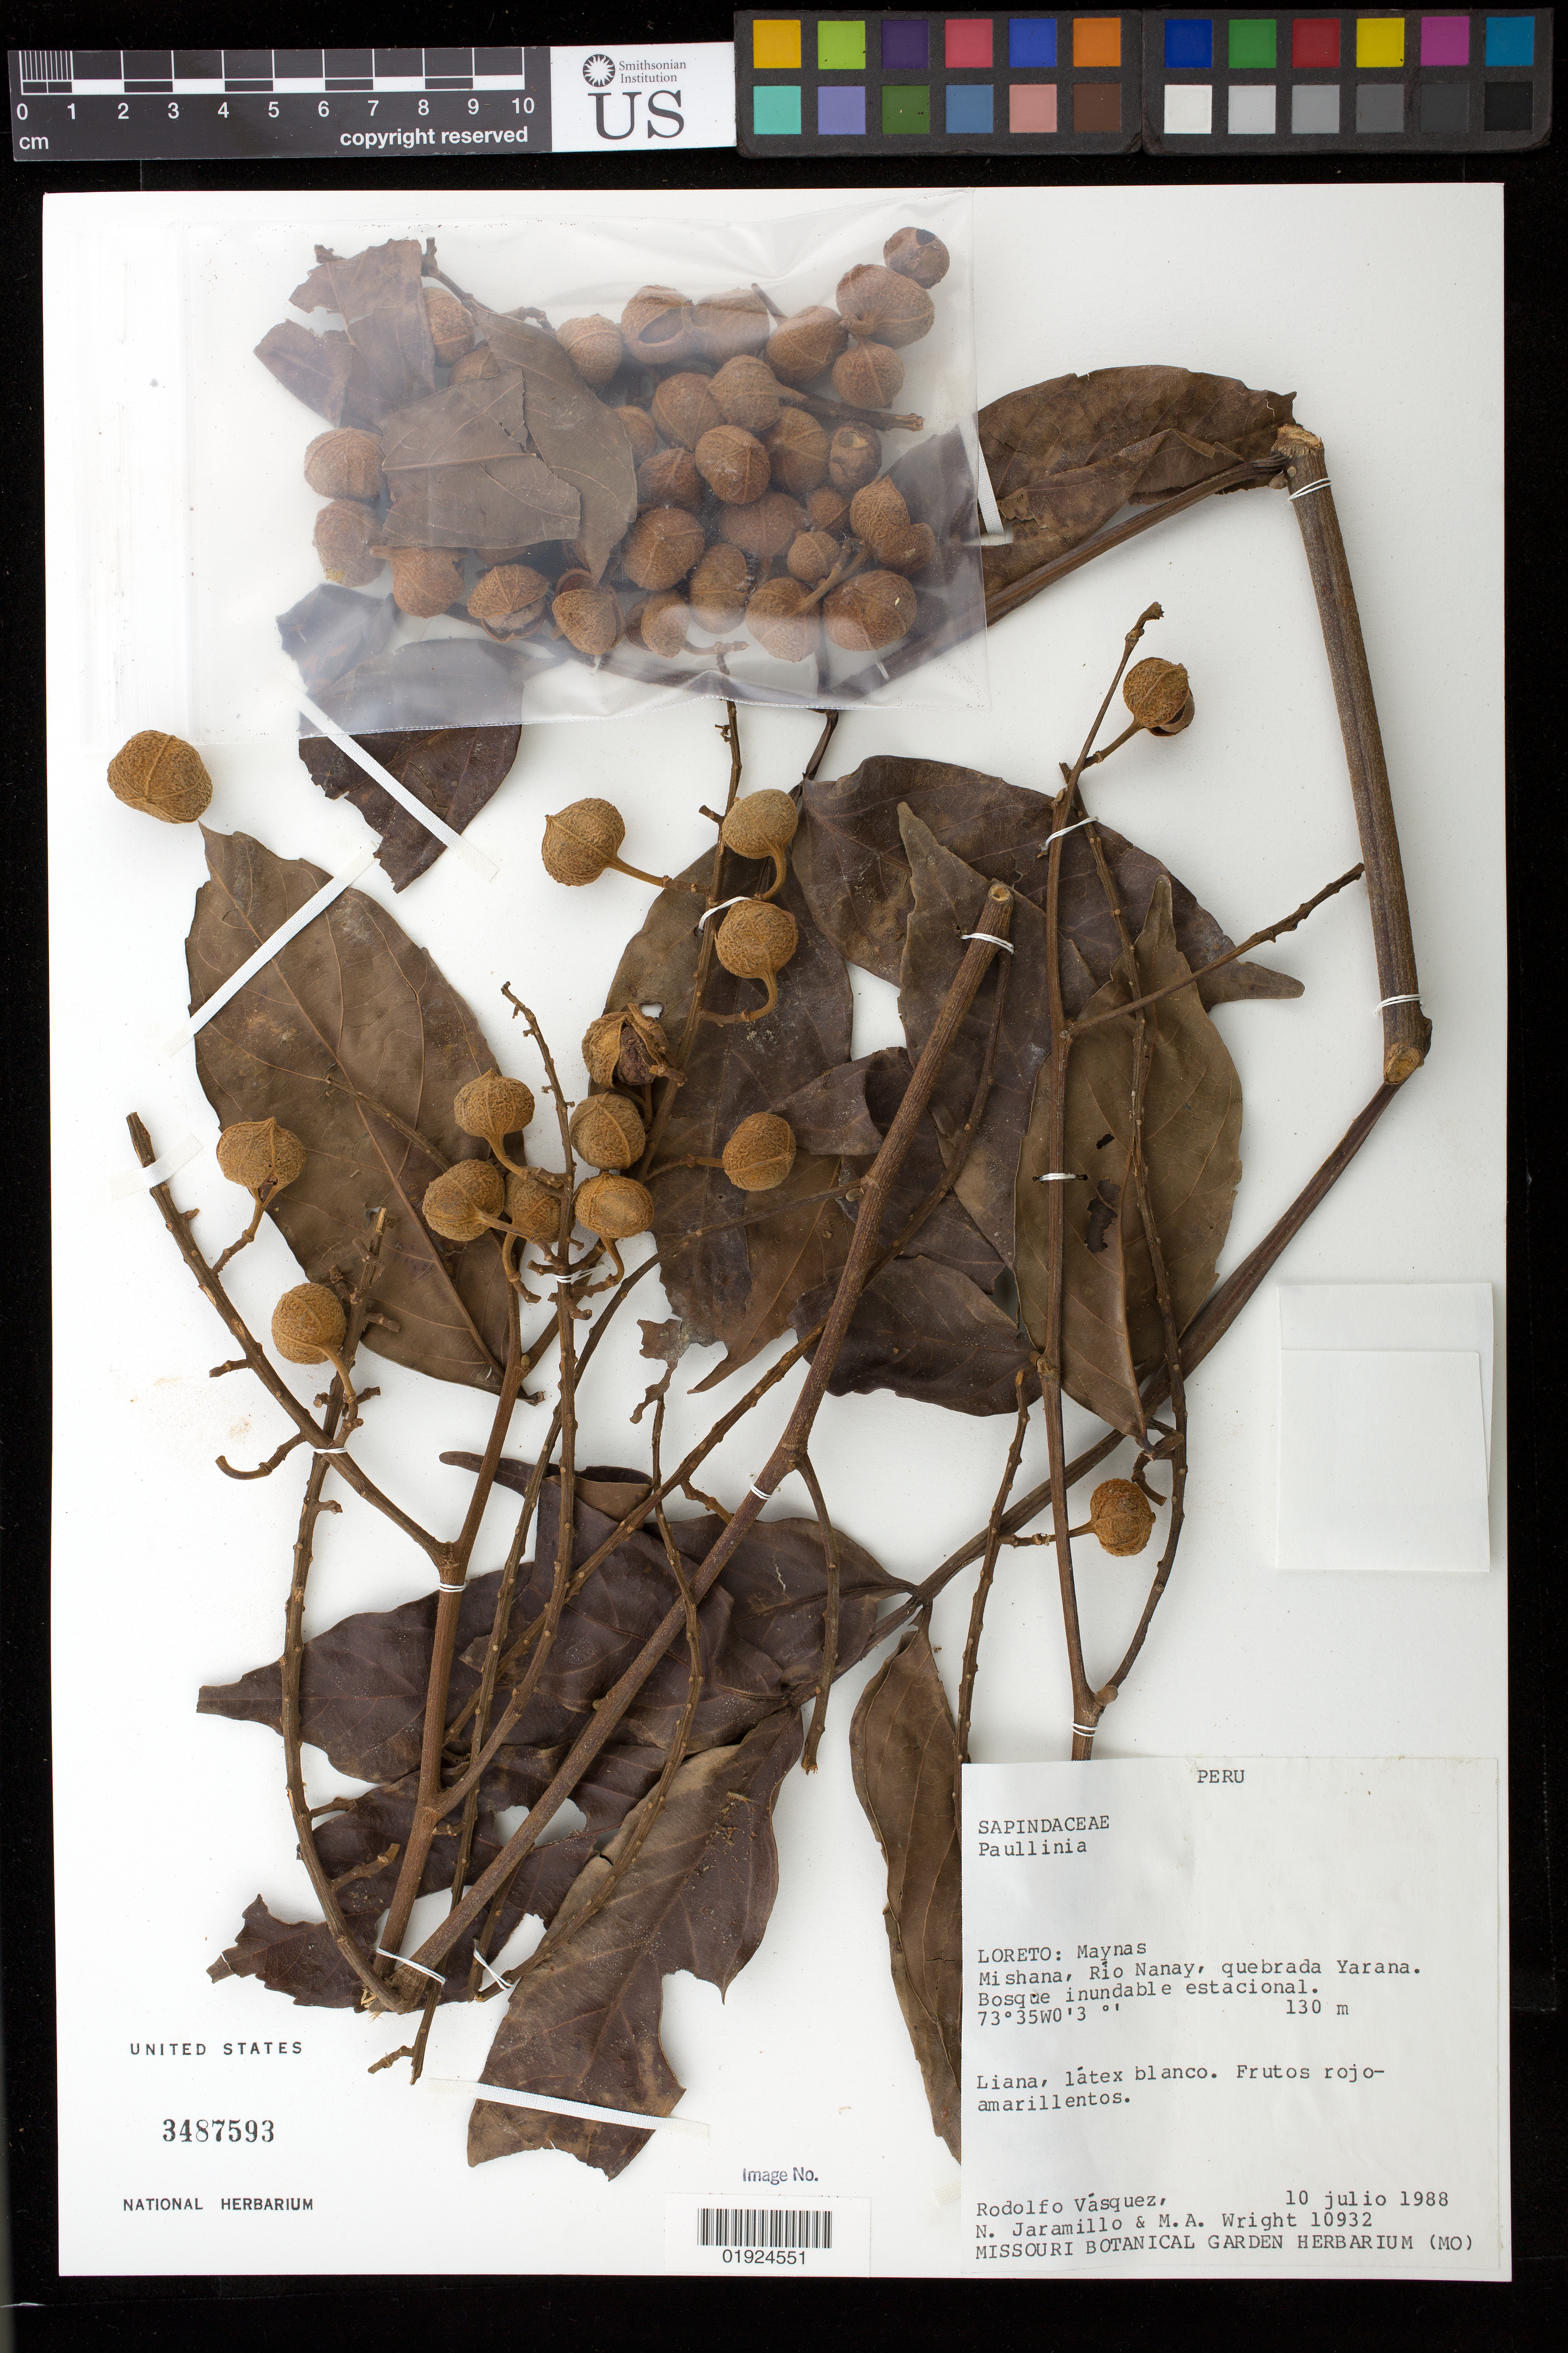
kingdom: Plantae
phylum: Tracheophyta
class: Magnoliopsida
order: Sapindales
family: Sapindaceae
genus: Paullinia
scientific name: Paullinia sp.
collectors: R. Vásquez M., N. Jaramillo & M. Wright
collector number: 10932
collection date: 1988-07-10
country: Peru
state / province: Loreto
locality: Maynas, Mishana, Río Nanay, Quebrada Yarana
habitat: Bosque inundable estacional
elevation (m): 130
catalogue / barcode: US 3487593